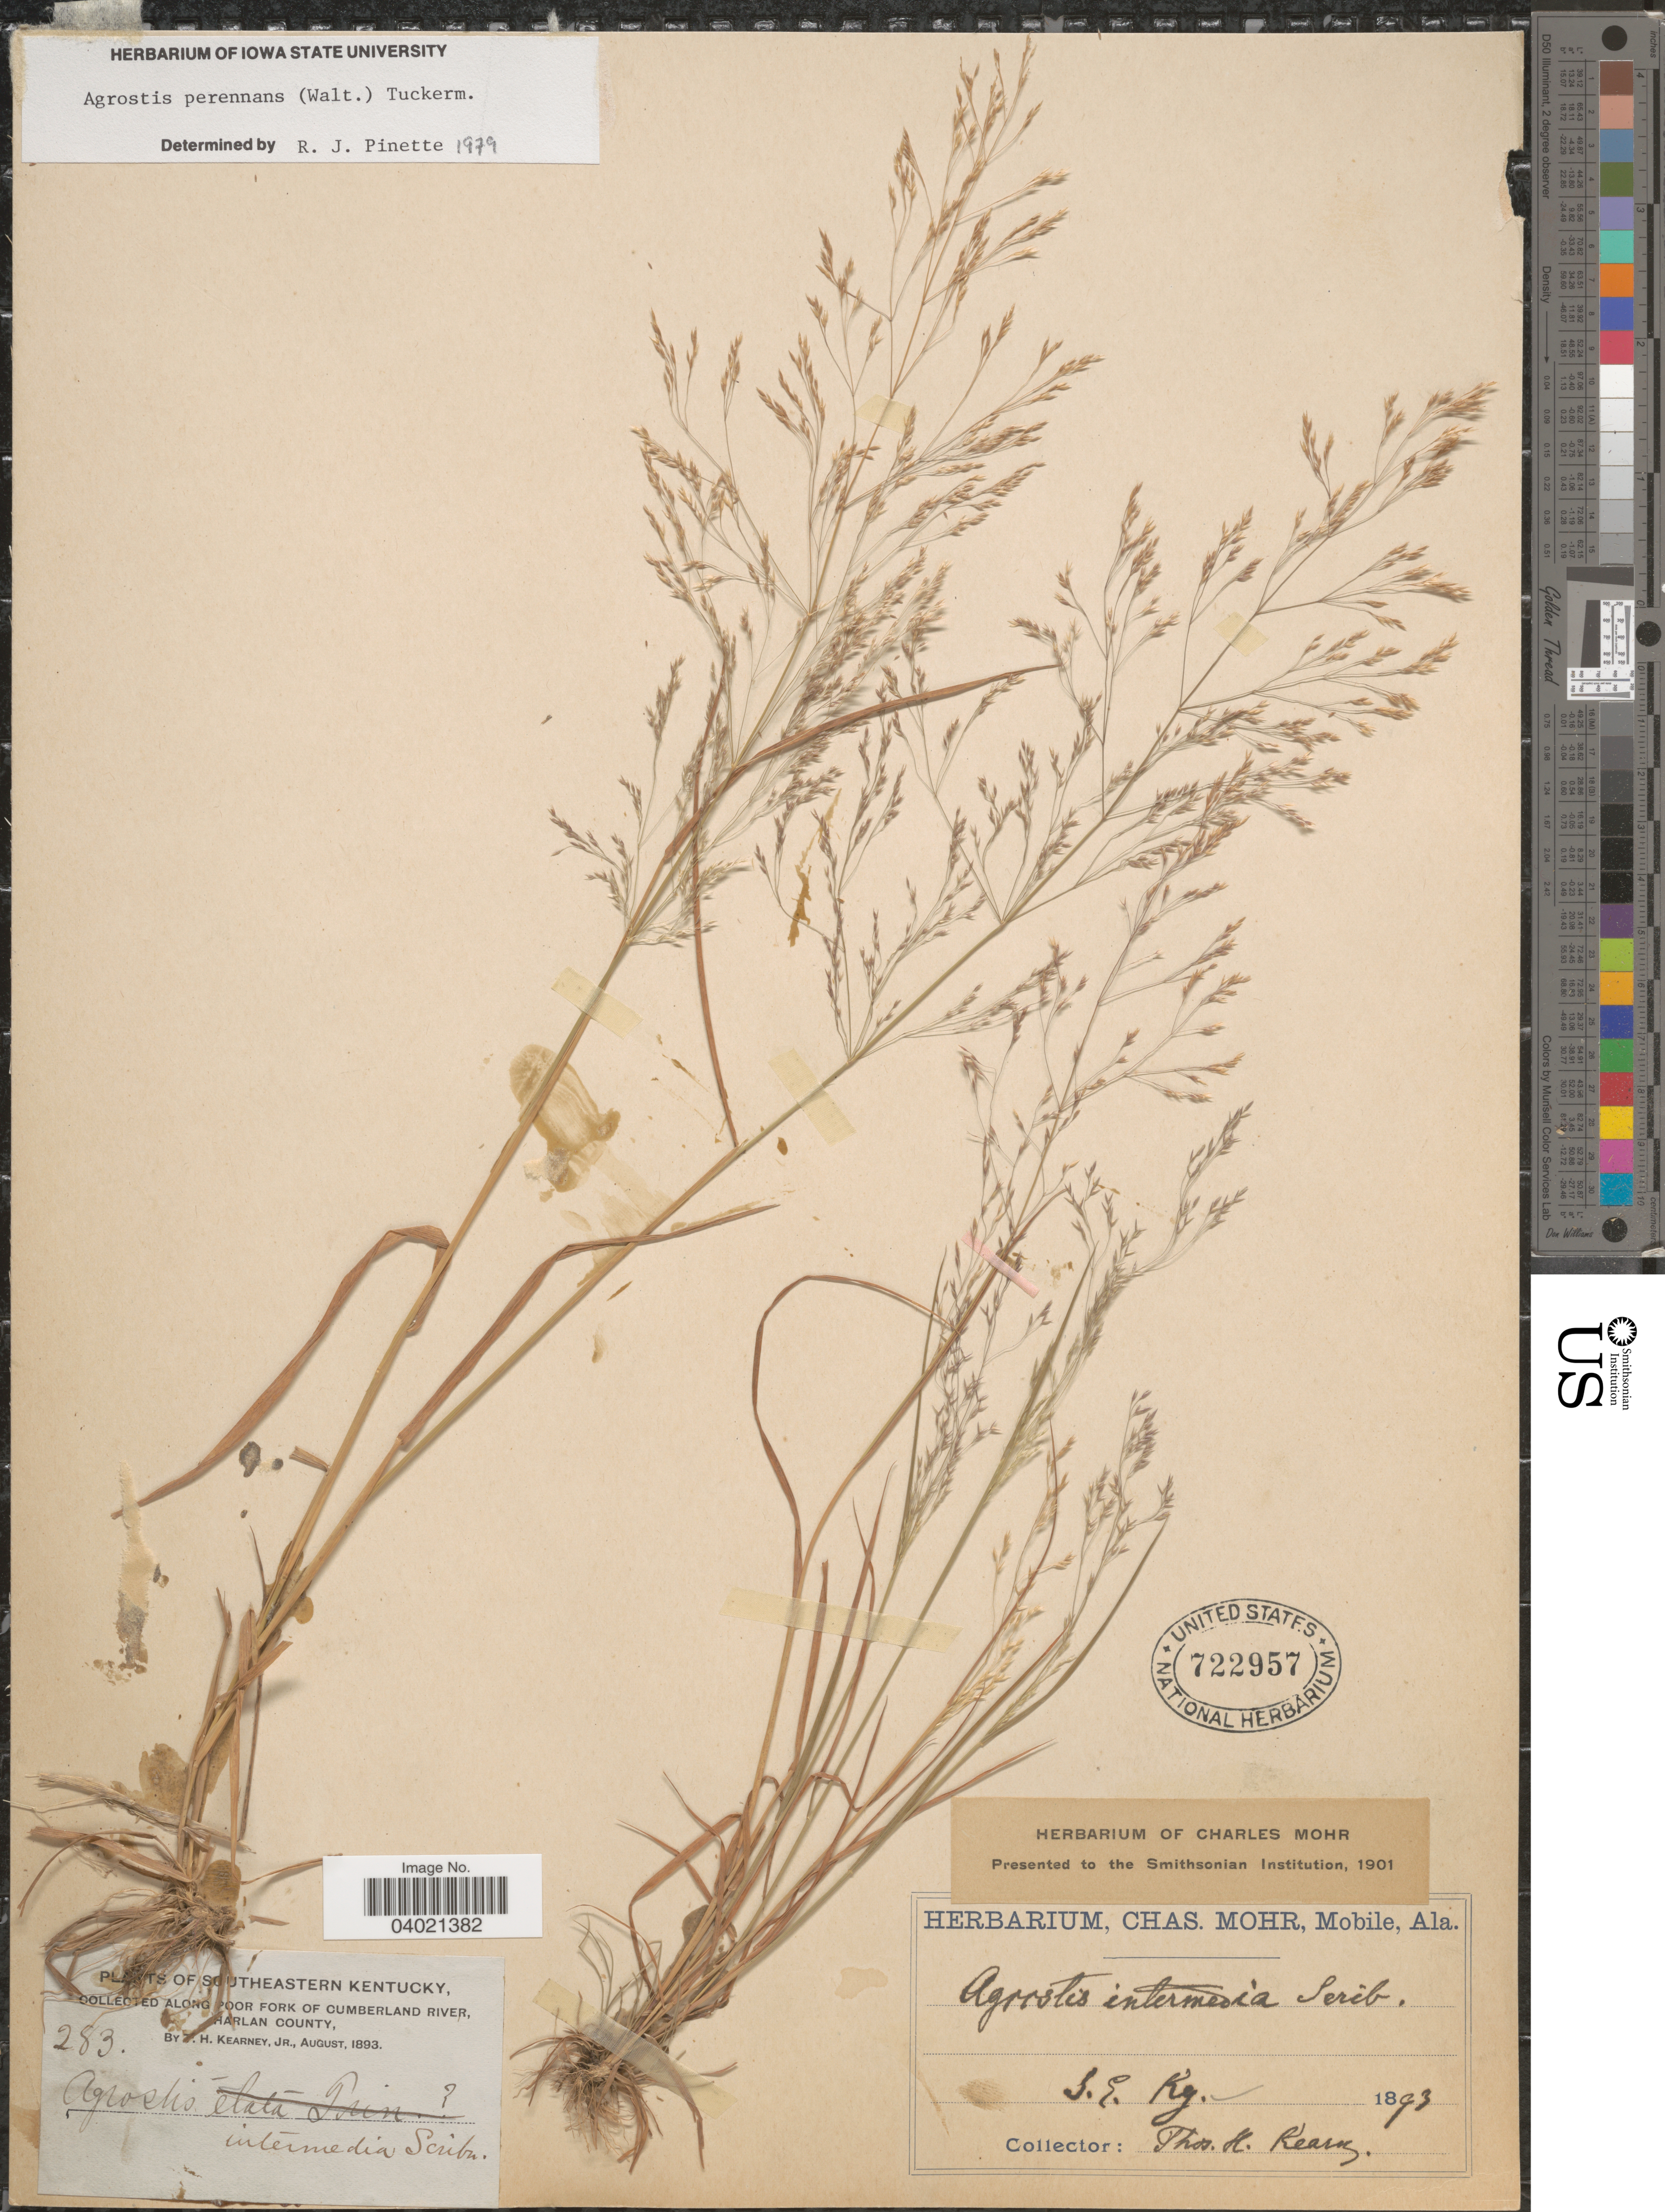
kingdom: Plantae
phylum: Tracheophyta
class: Liliopsida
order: Poales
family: Poaceae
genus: Agrostis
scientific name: Agrostis perennans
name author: (Walter) Tuck.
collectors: T. H. Kearney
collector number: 283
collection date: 1893-08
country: United States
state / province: Kentucky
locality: Southeastern Kentucky. Along Poor Fork of Cumberland River, Harlan County.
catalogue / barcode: US 722957